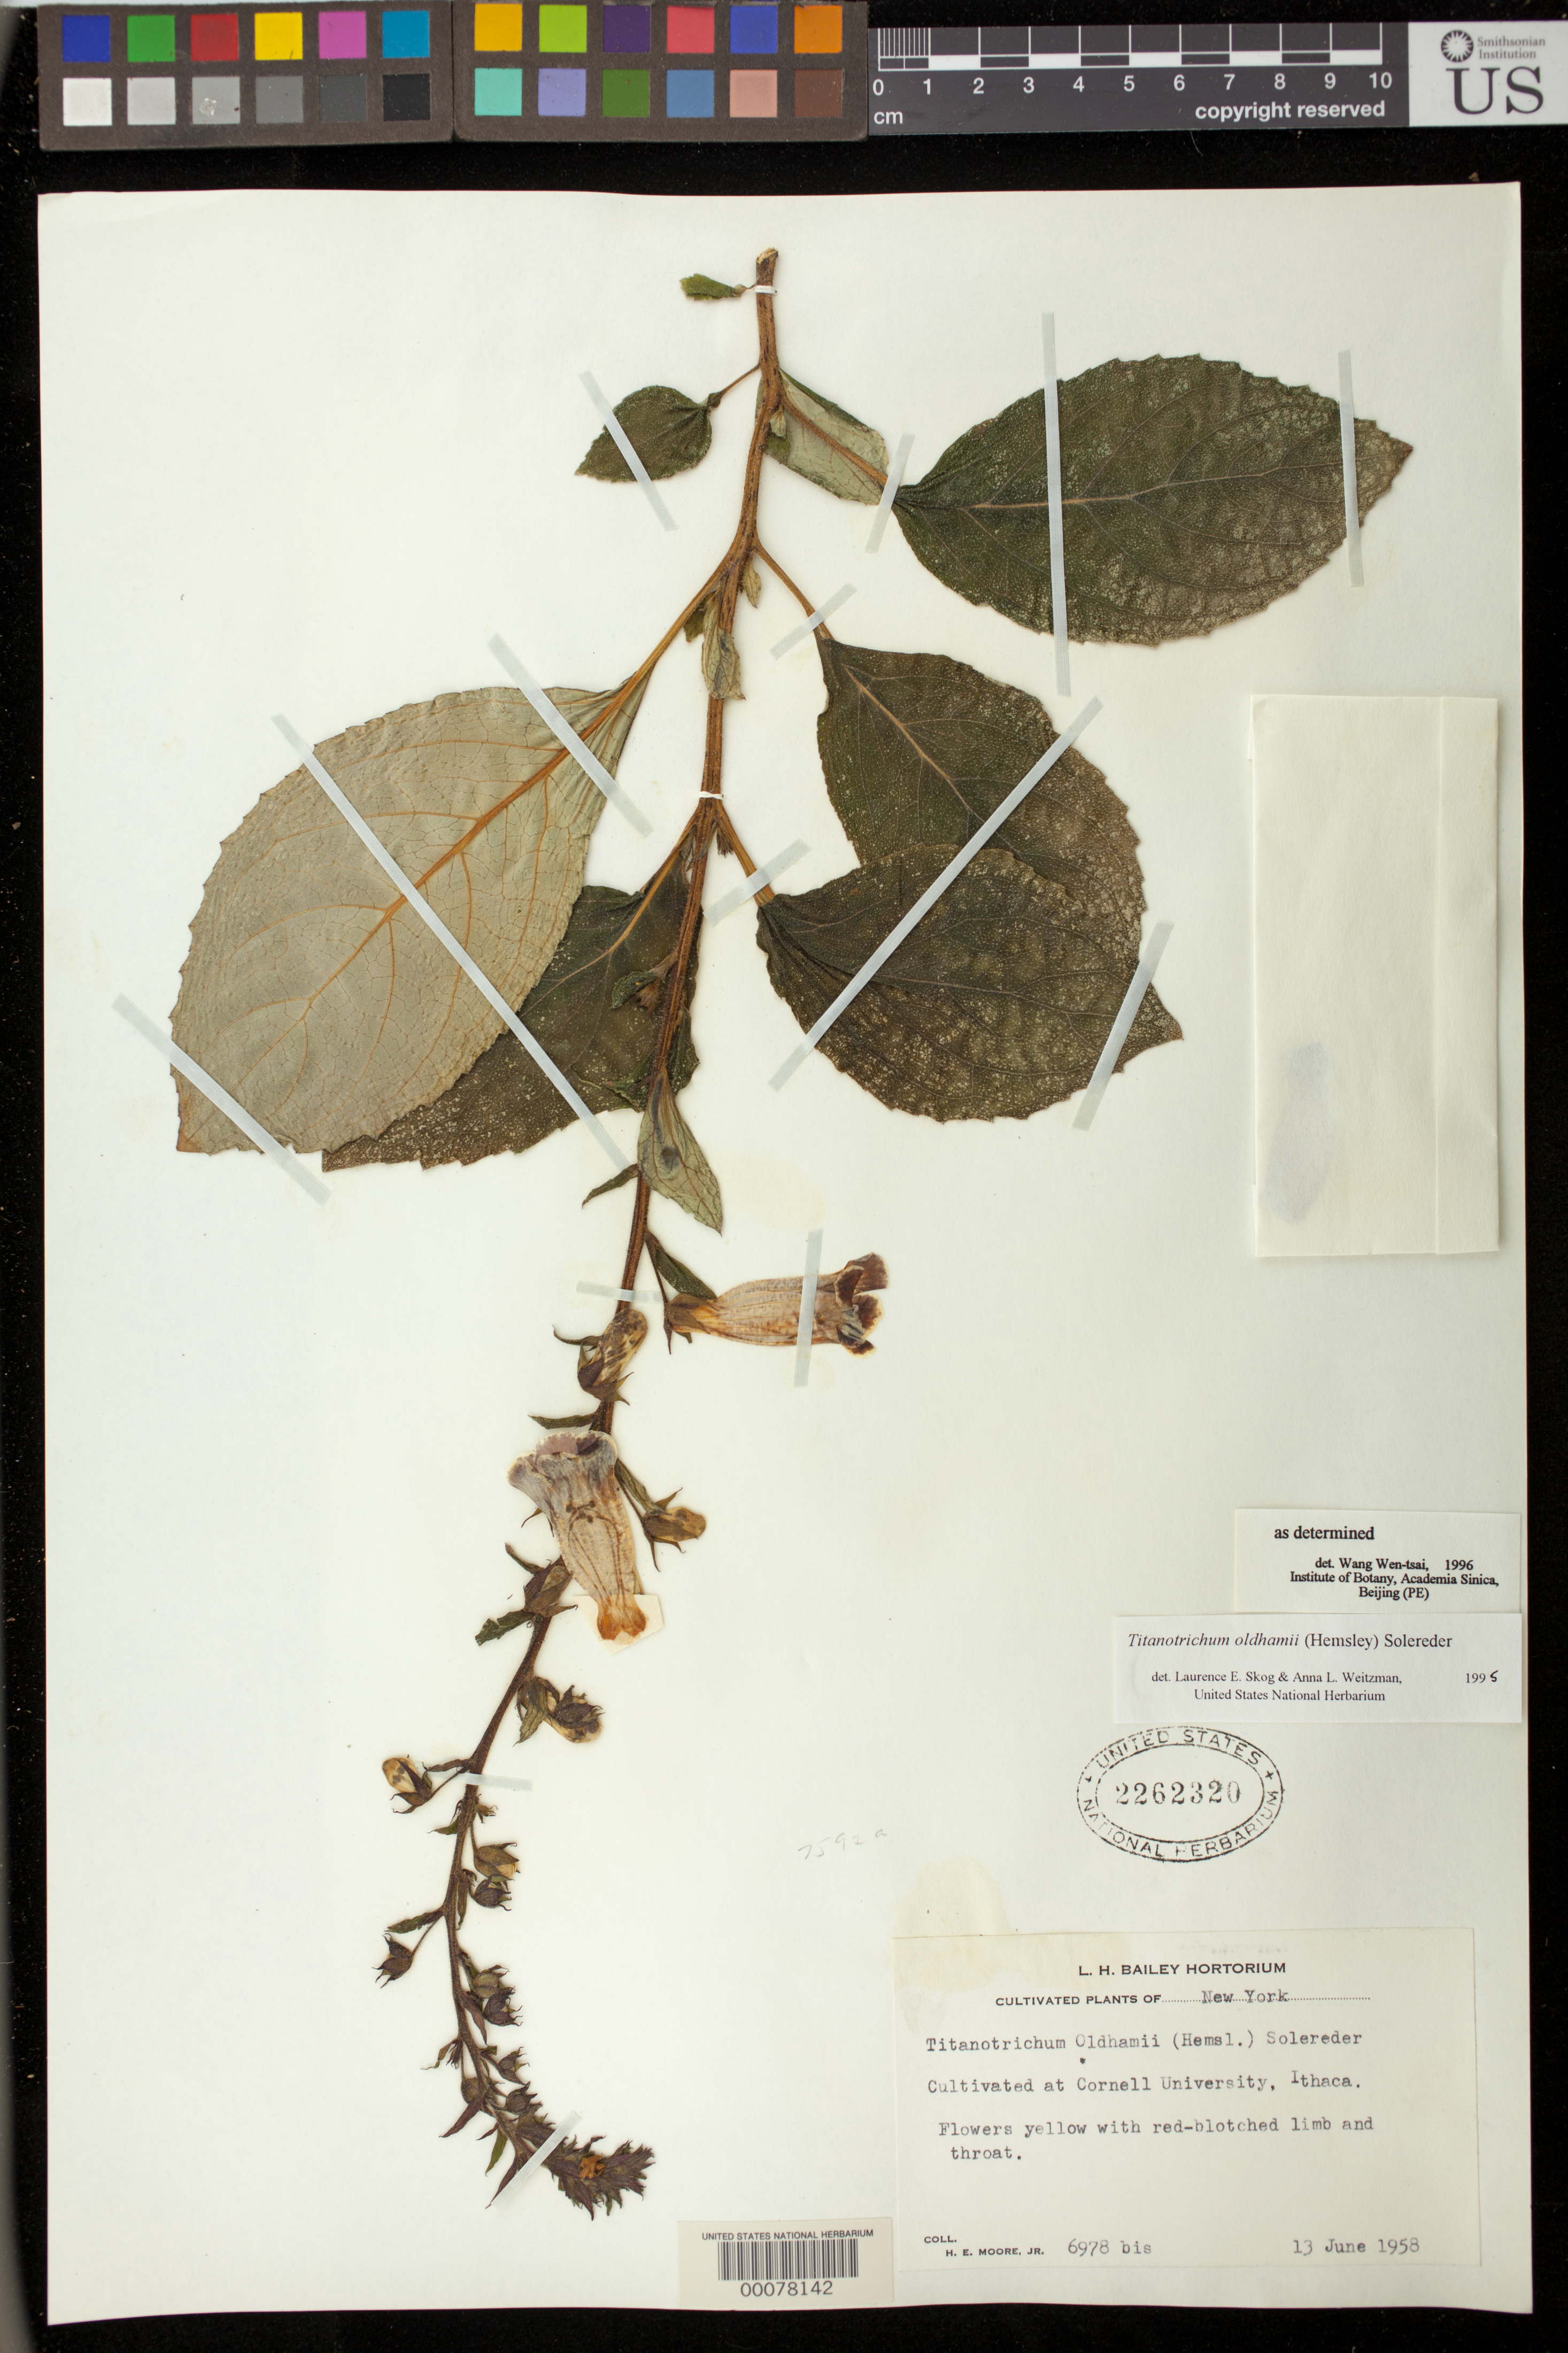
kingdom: Plantae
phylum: Tracheophyta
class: Magnoliopsida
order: Lamiales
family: Gesneriaceae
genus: Titanotrichum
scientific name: Titanotrichum oldhamii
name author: (Hemsl.) Soler.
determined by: Li, H. L.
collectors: H. E. Moore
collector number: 6978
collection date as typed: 13 Jun 1958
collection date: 1958-06-13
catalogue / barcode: US 2262320